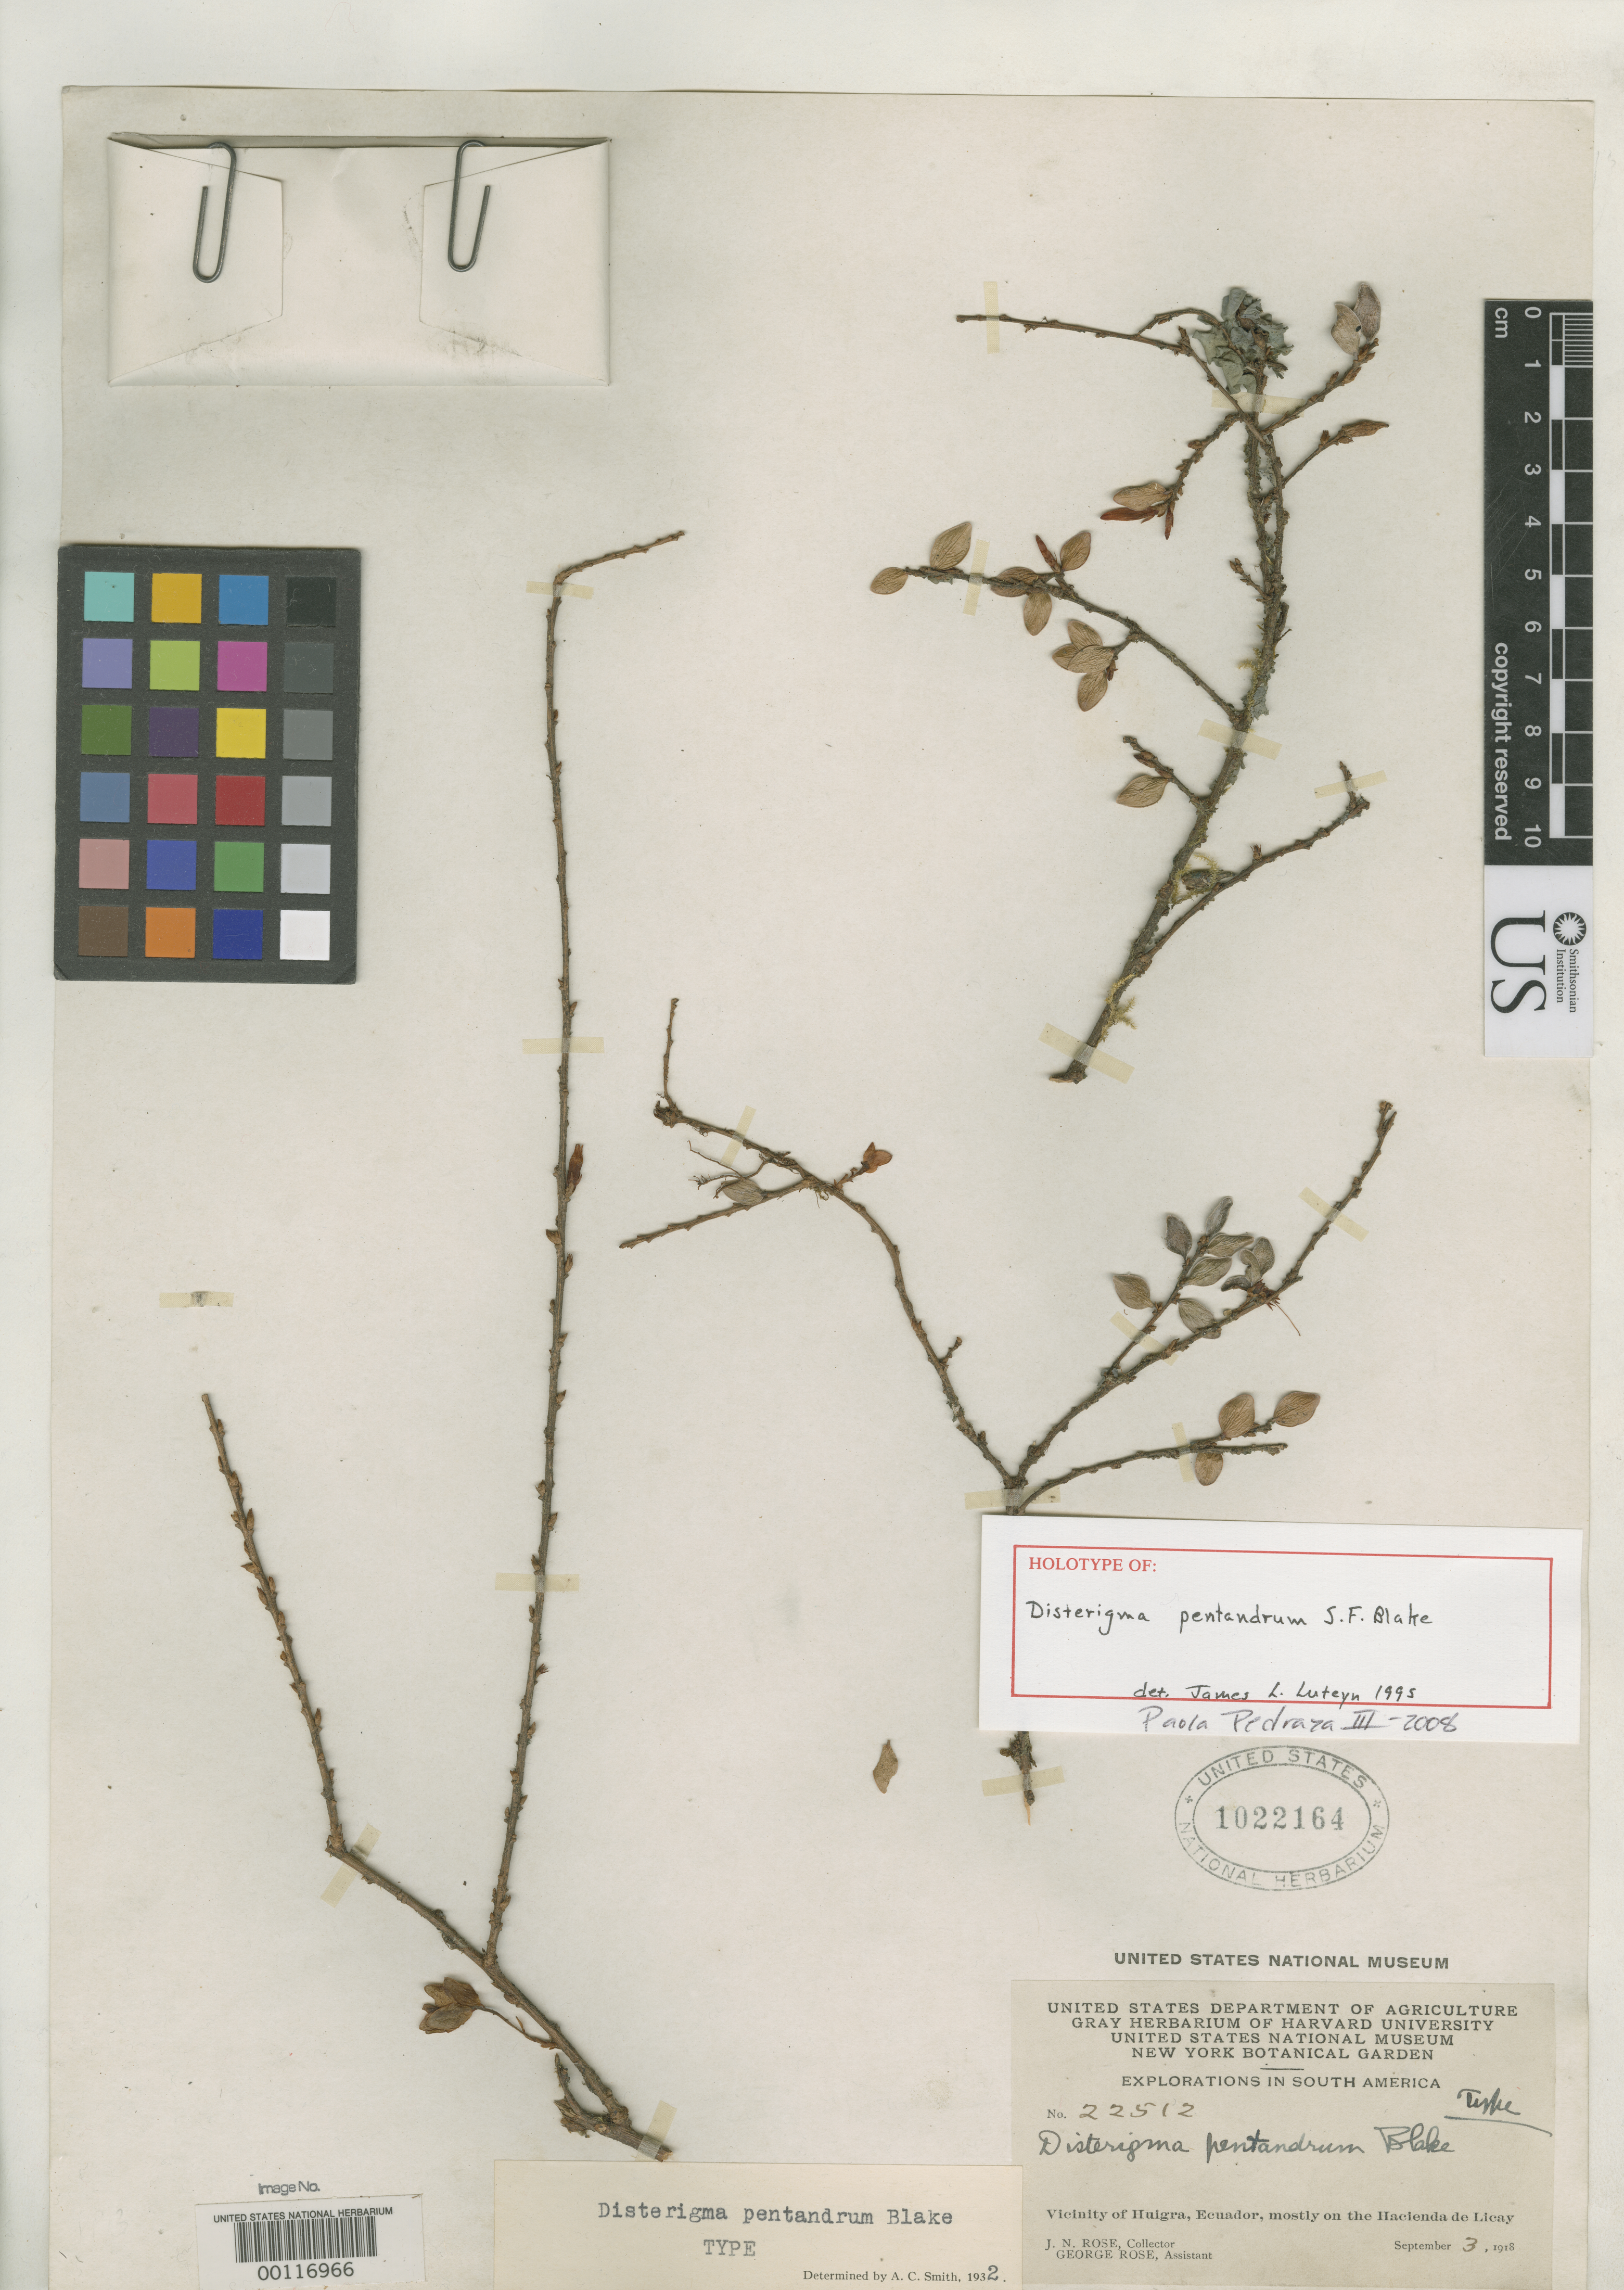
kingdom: Plantae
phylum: Tracheophyta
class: Magnoliopsida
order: Ericales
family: Ericaceae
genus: Disterigma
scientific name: Disterigma pentandrum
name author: S.F. Blake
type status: Holotype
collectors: J. N. Rose & G. Rose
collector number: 22512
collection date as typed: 03 Sep 1918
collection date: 1918-09-03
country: Ecuador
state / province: Chimborazo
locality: Vicinity of Huigra, mostly on Hacienda de Licay.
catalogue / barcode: US 1022164